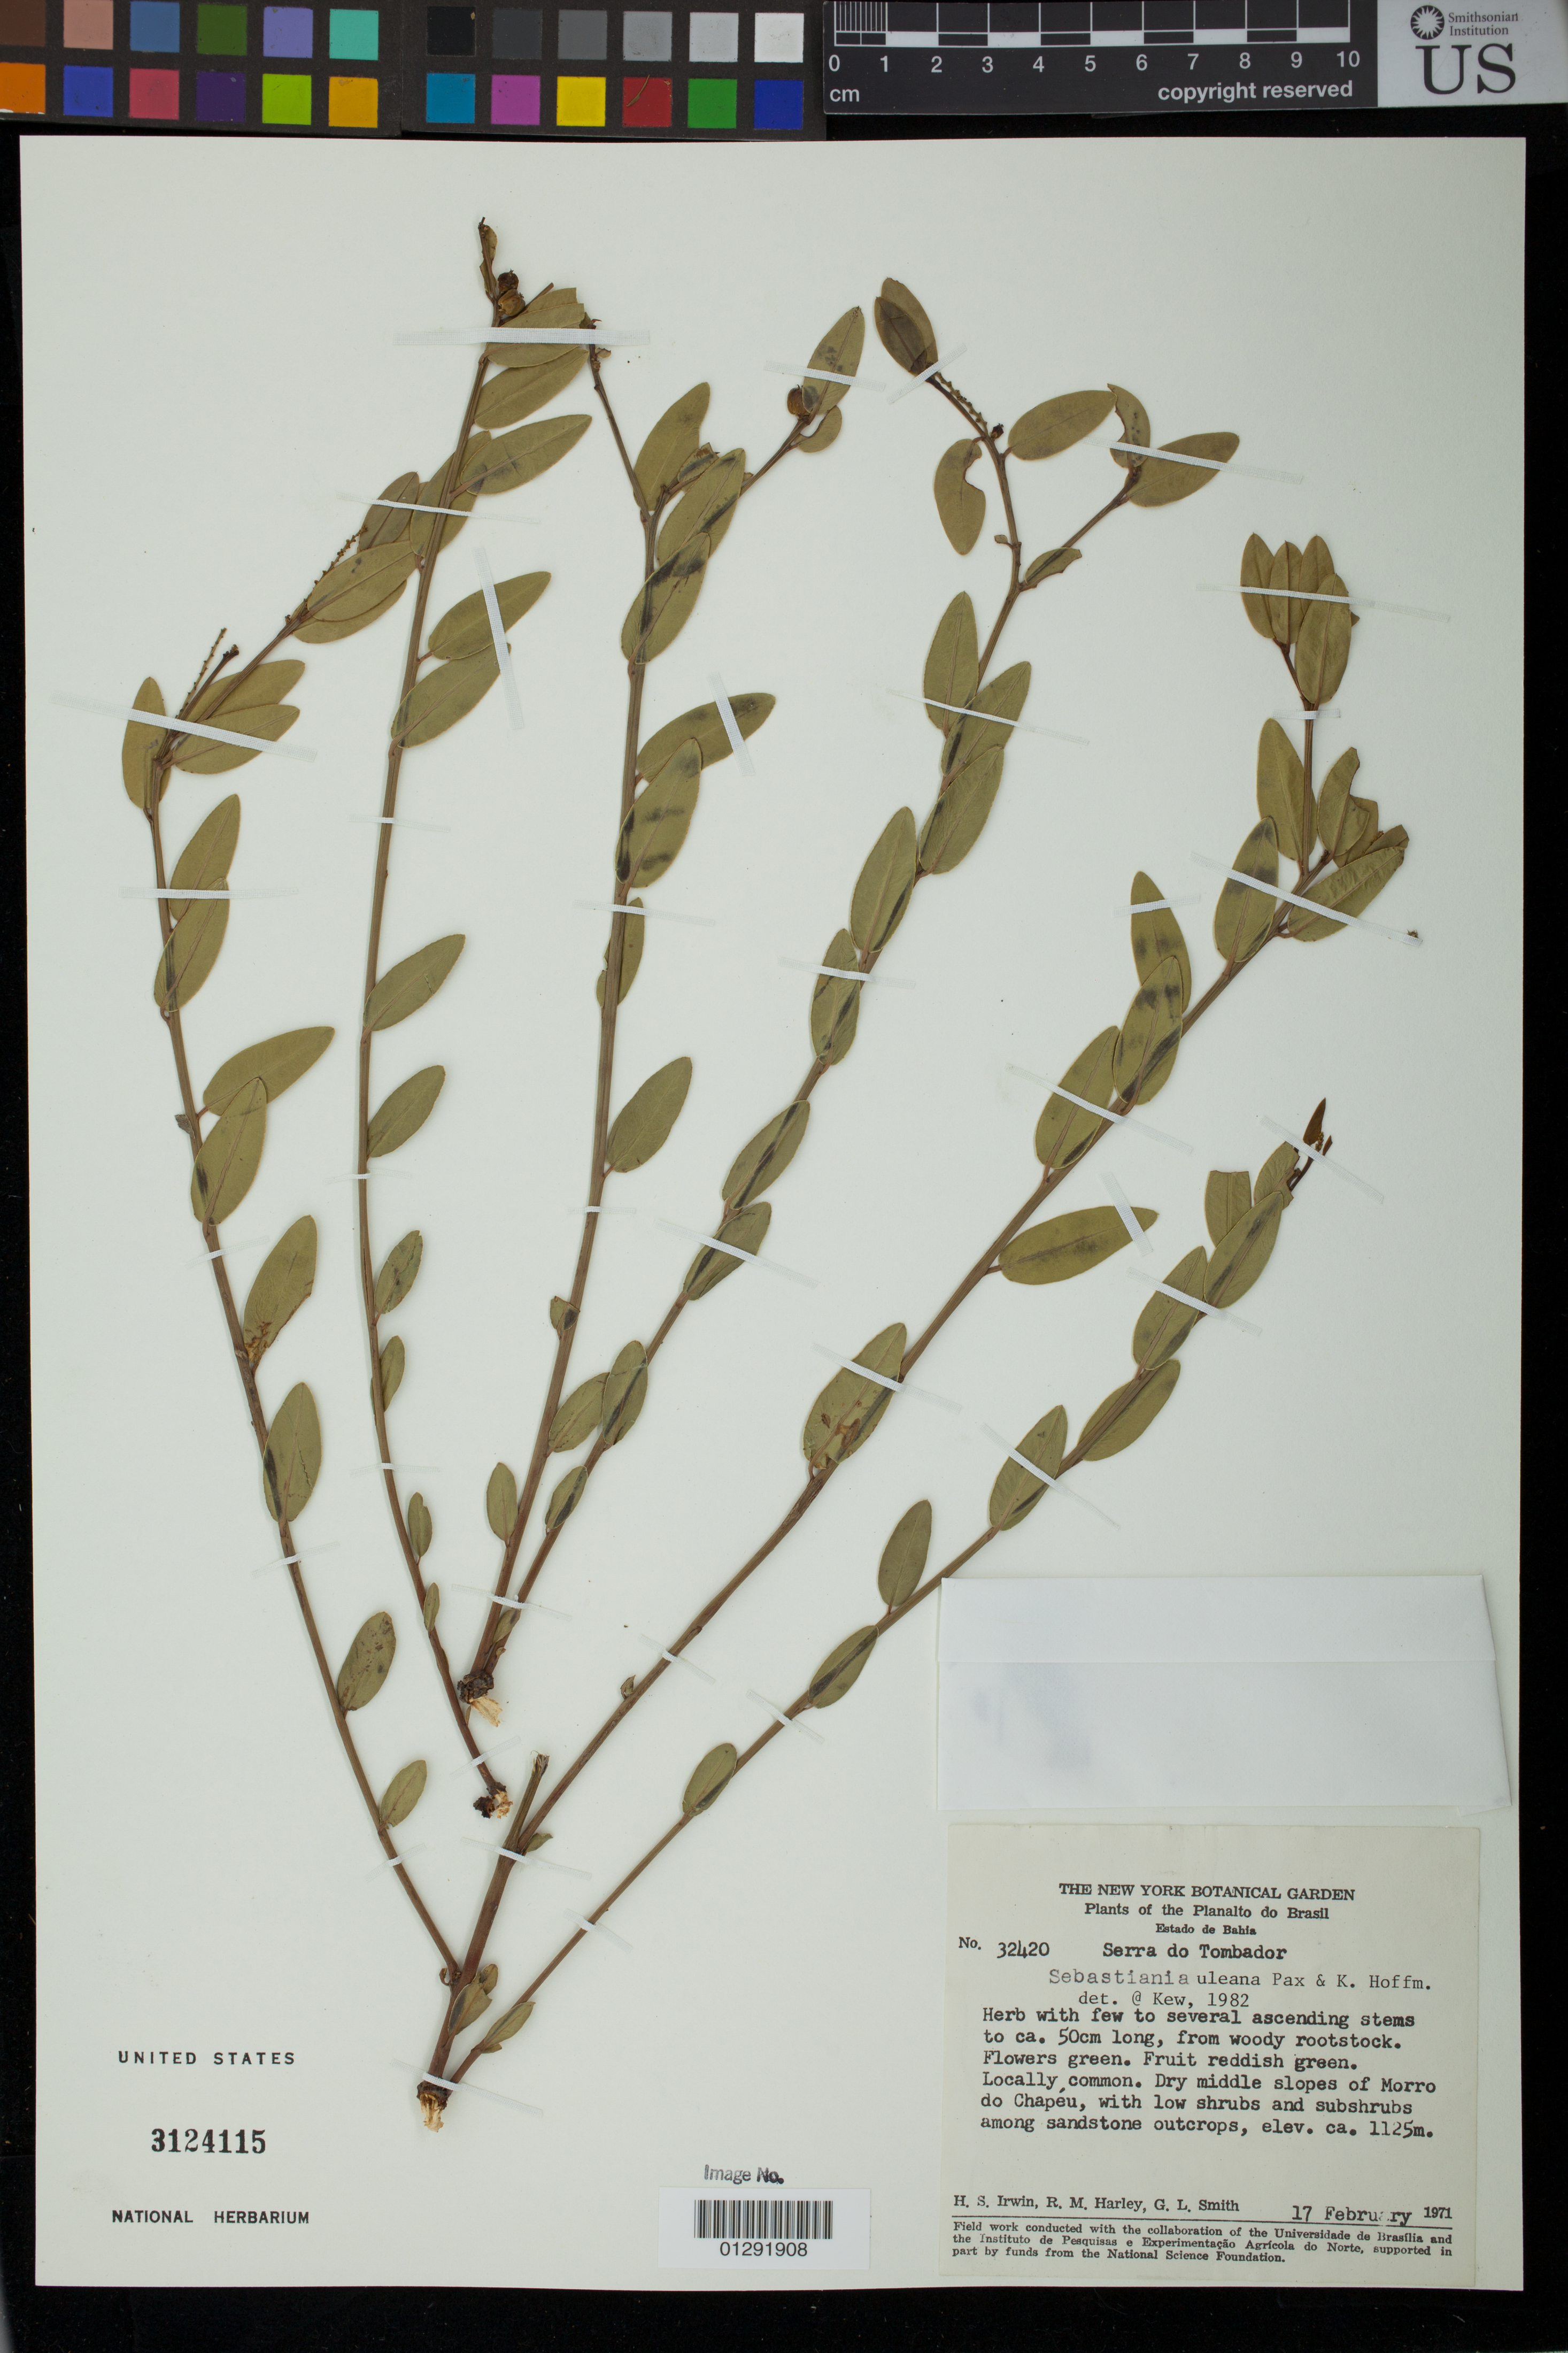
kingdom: Plantae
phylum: Tracheophyta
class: Magnoliopsida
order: Malpighiales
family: Euphorbiaceae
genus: Sebastiania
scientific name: Sebastiania uleana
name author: Pax & K. Hoffm.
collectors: H. Irwin, R. M. Harley & G. L. Smith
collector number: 32420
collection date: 1971-02-17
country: Brazil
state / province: Bahia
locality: Serro do tombador. middle slopes of Morro do Chapeu.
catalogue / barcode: US 3124115